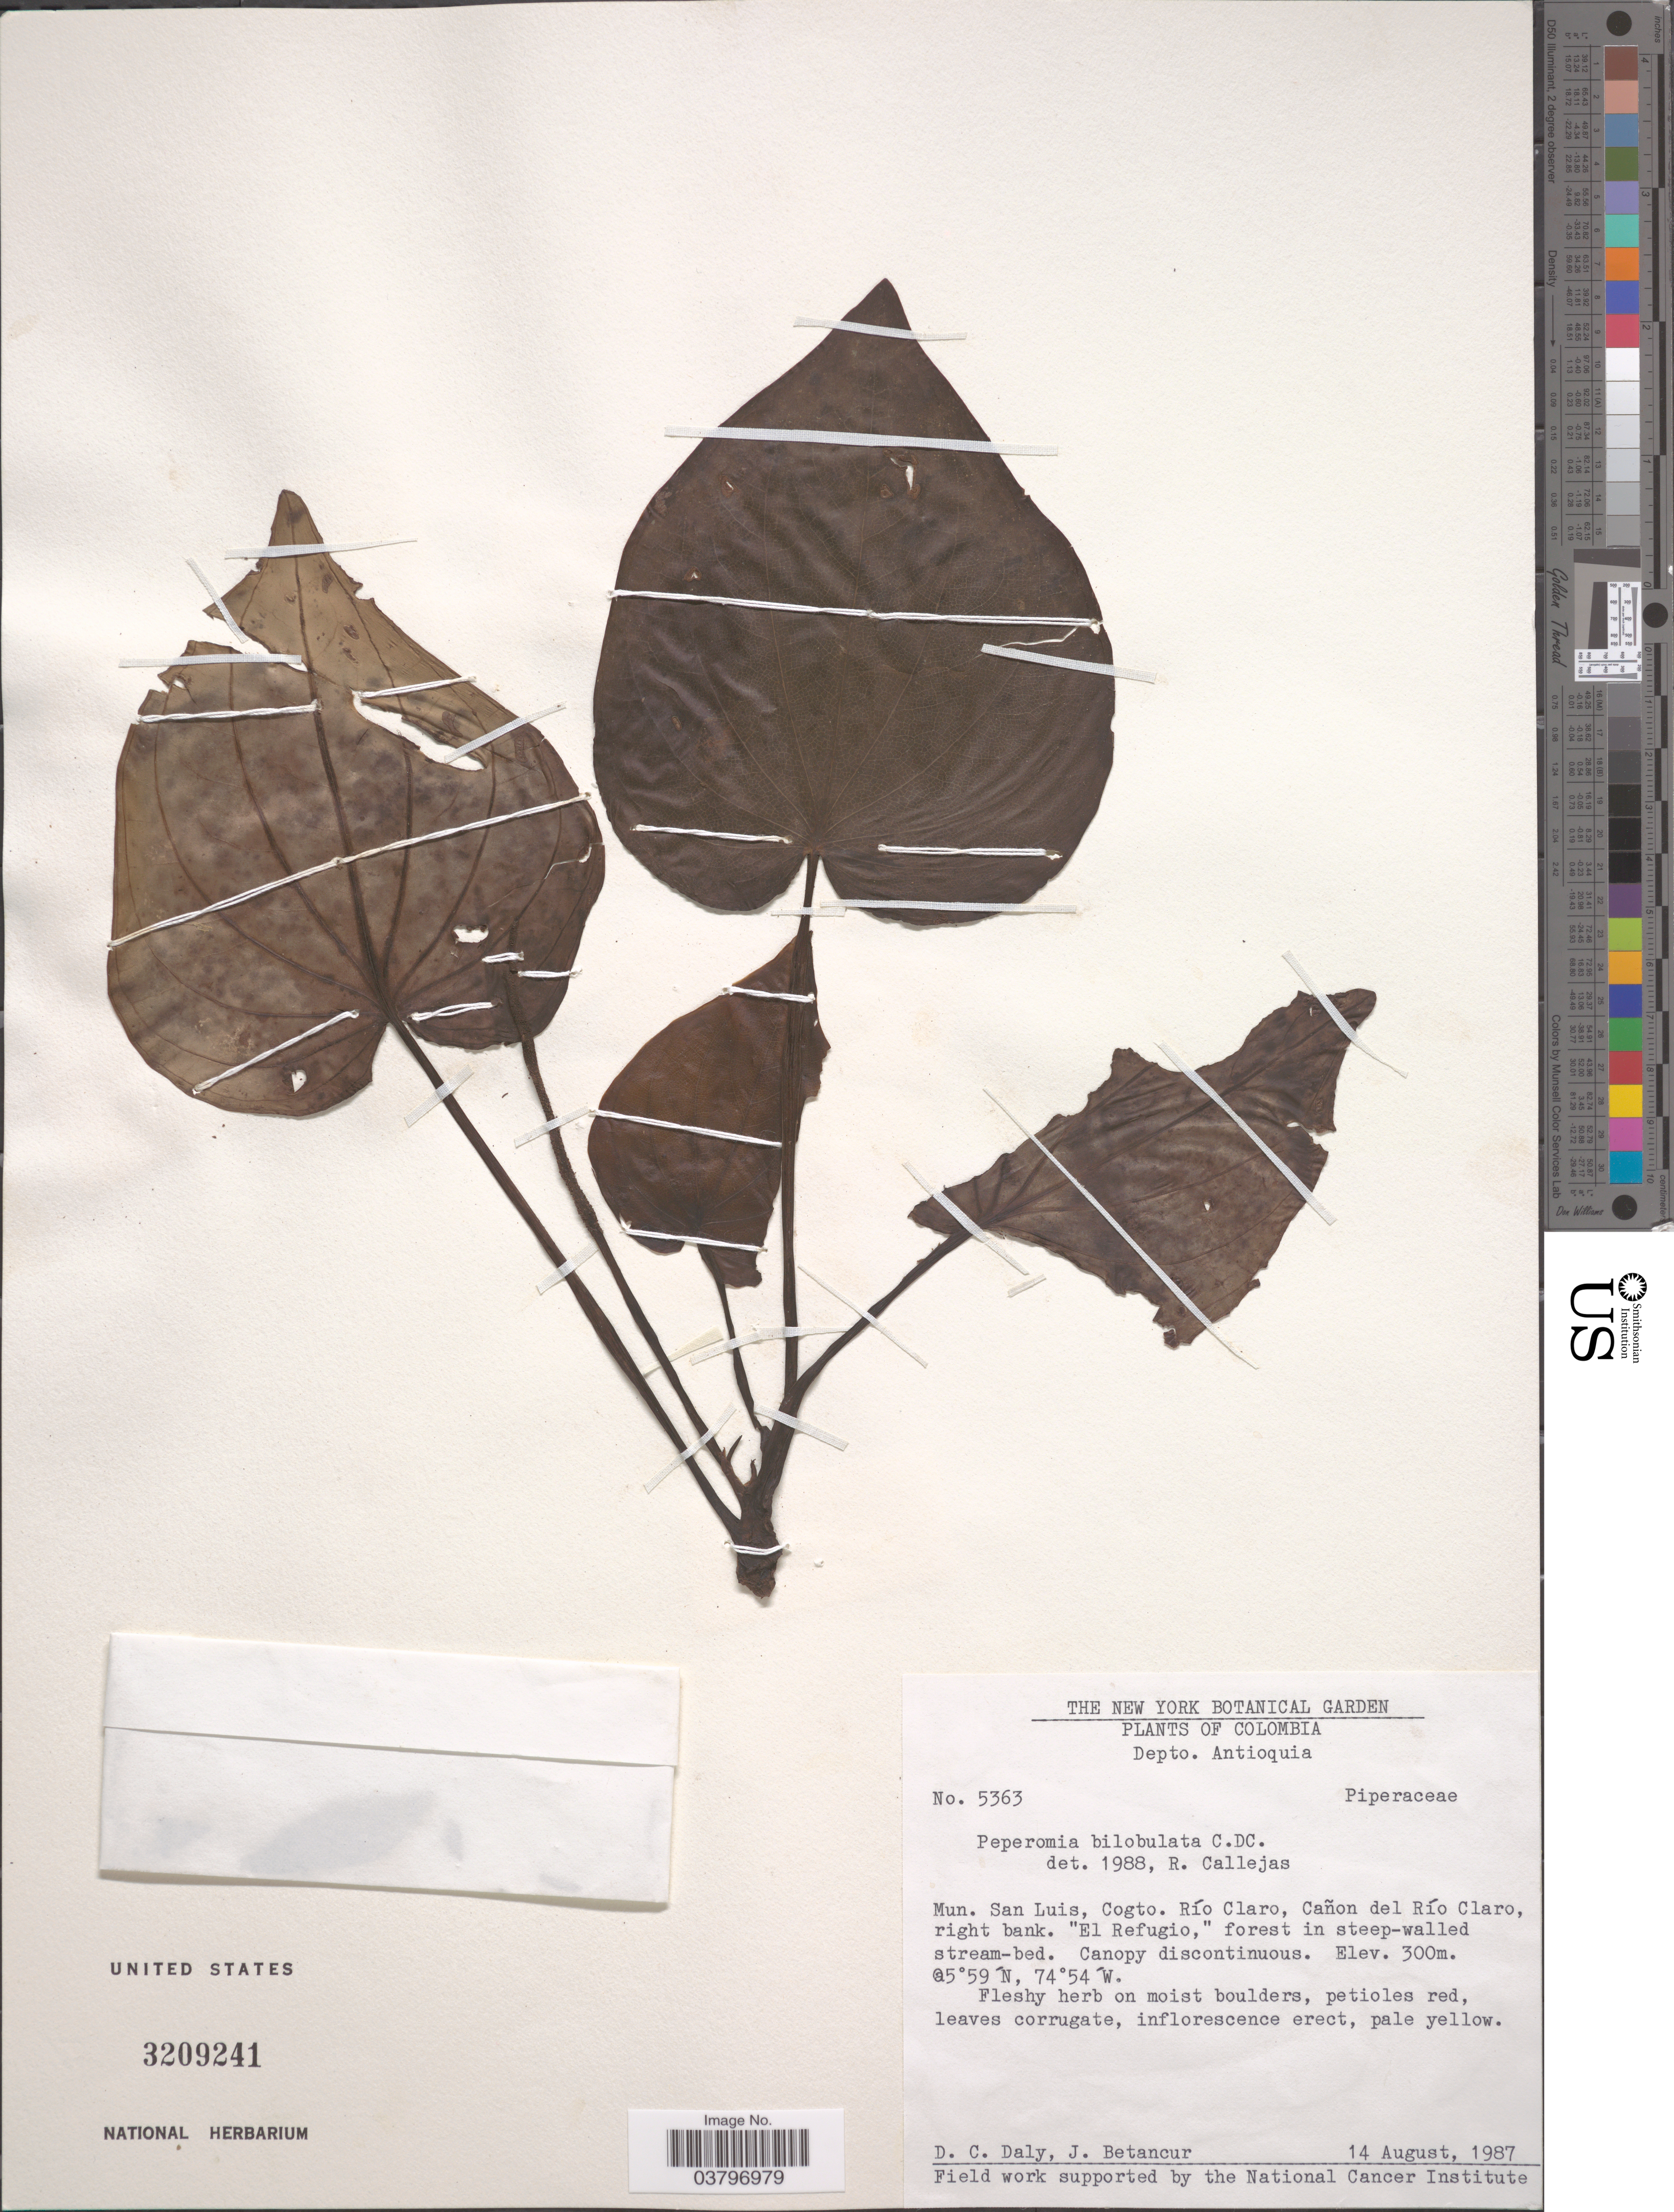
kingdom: Plantae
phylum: Tracheophyta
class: Magnoliopsida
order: Piperales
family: Piperaceae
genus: Peperomia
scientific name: Peperomia sp. nov.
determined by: Jiménez, José Estaban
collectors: D. C. Daly & J. Betancur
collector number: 5363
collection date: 1987-08-14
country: Colombia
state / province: Antioquia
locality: Depto. Antioquia. Mun. San Luis, Cogto. Río Claro, Cañon del Río Claro, right bank. "El Refugio".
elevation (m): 300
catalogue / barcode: US 3209241